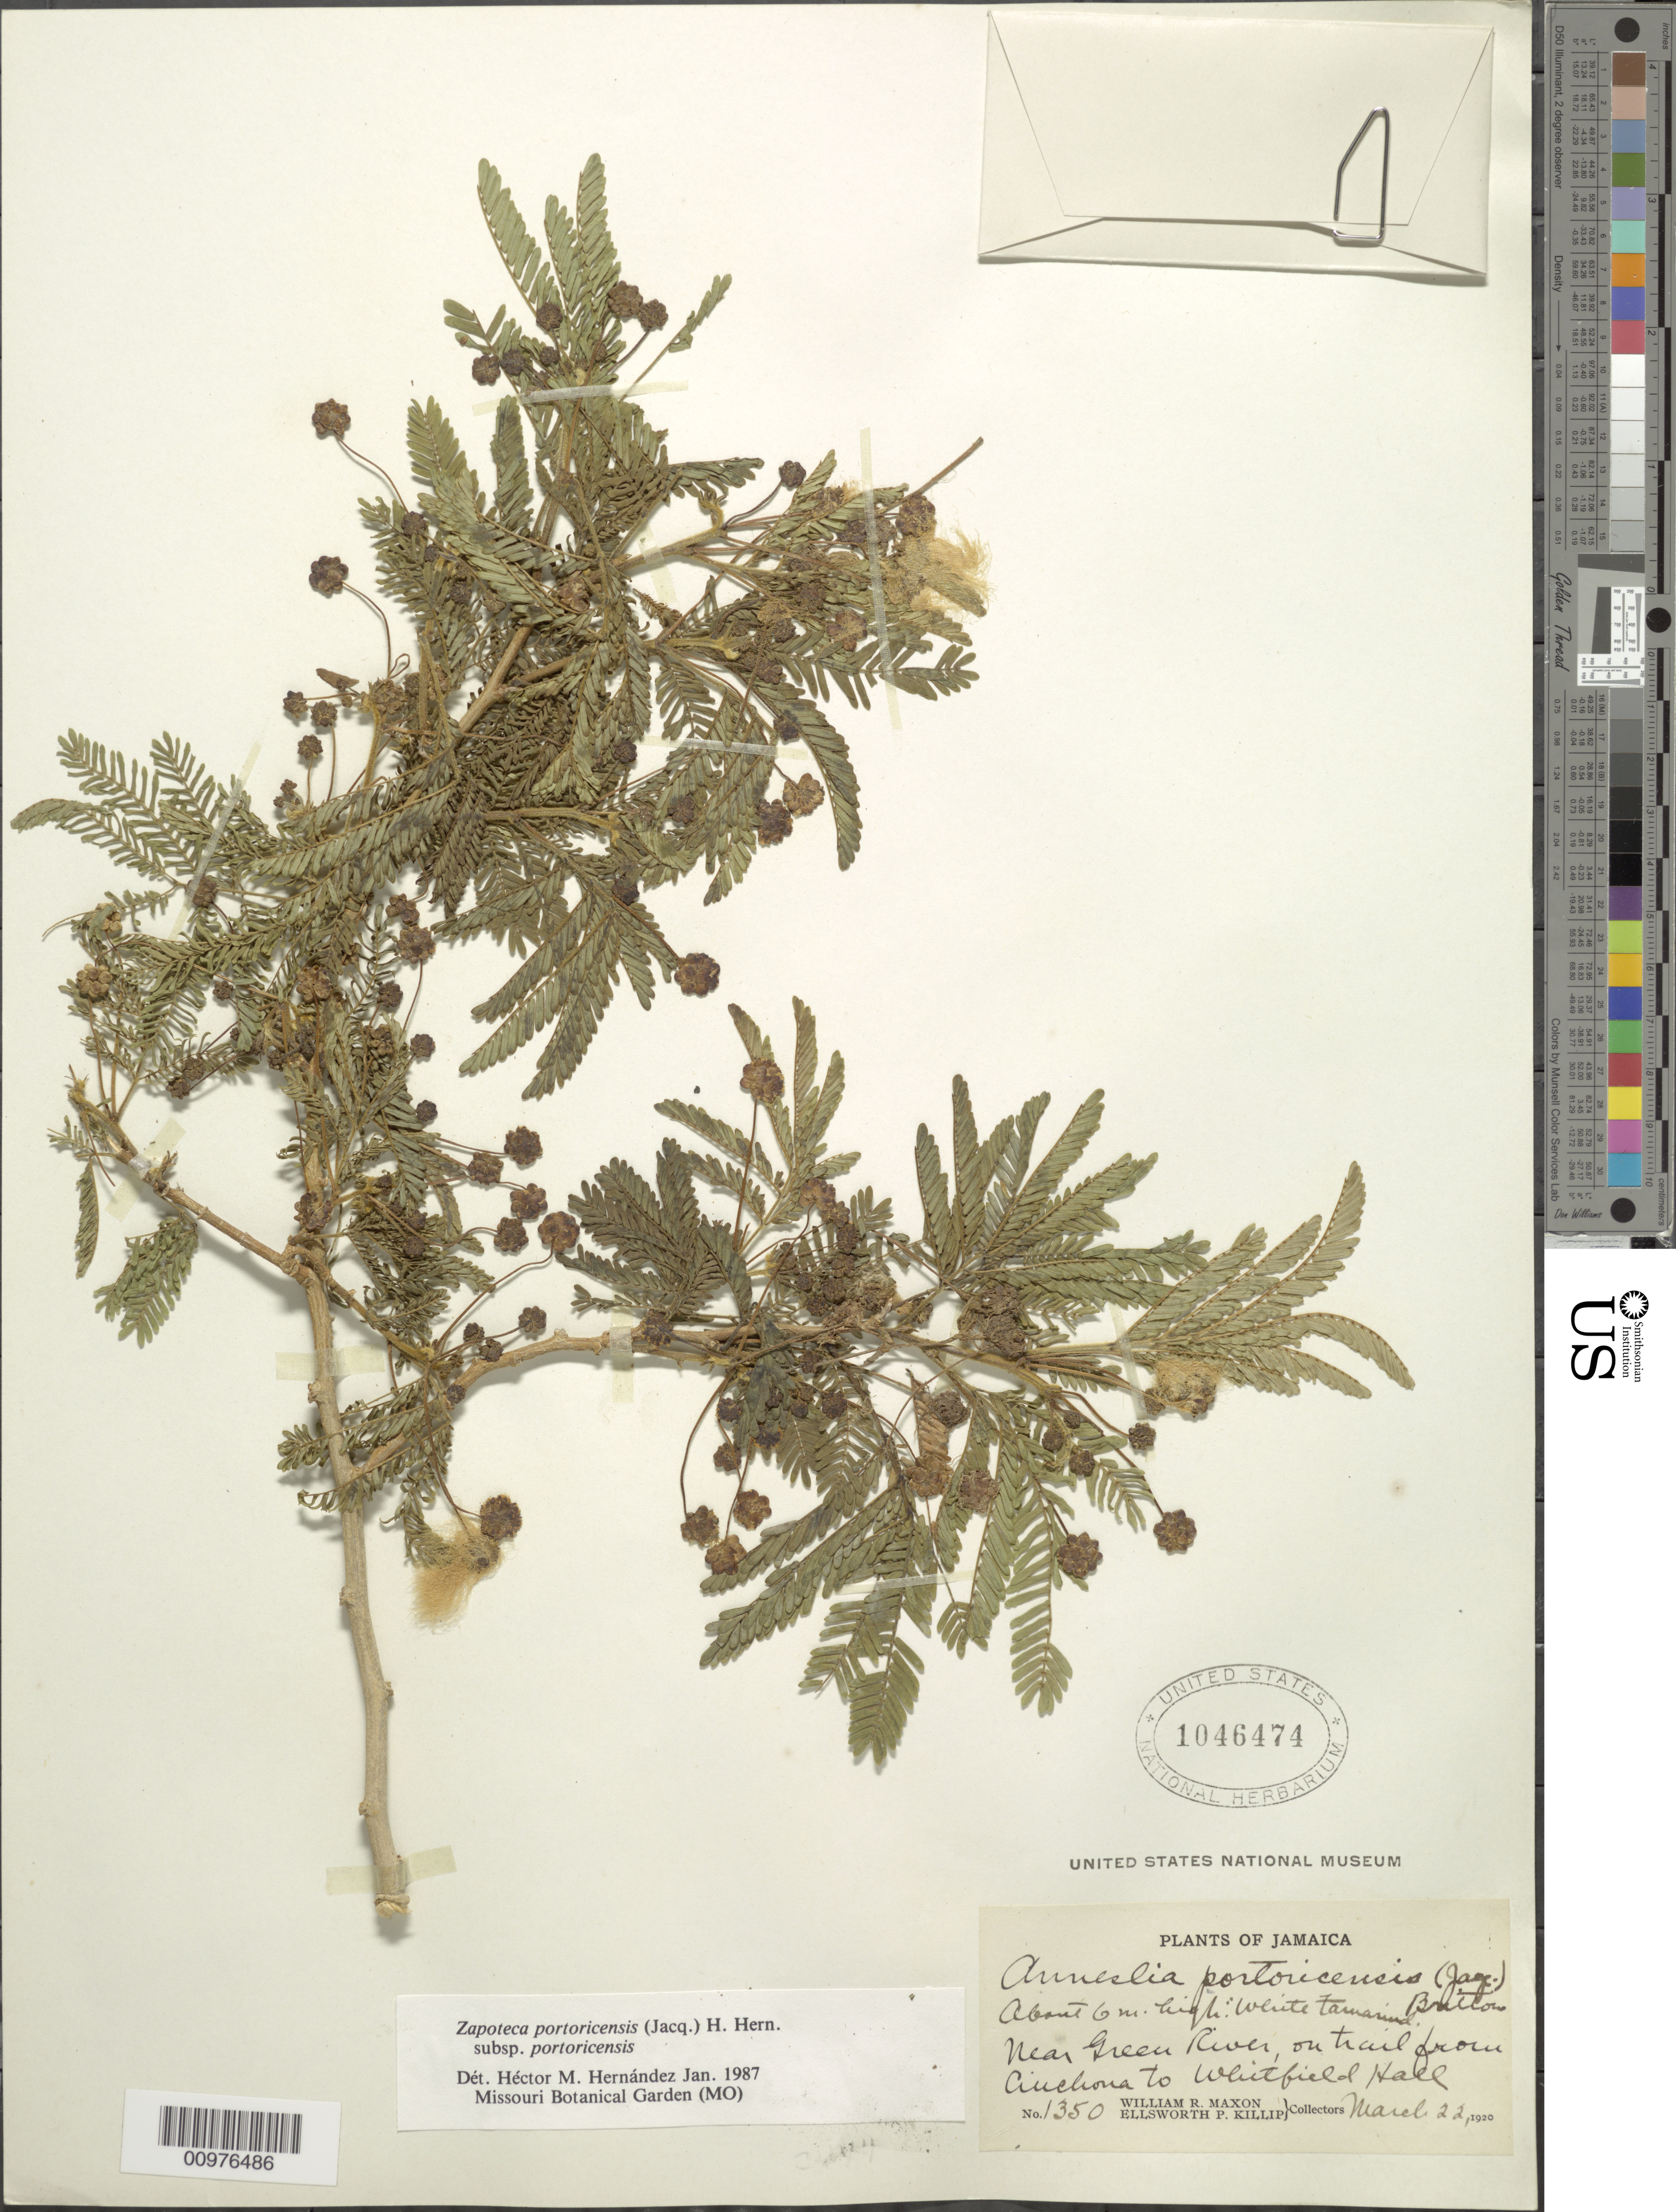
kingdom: Plantae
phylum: Tracheophyta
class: Magnoliopsida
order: Fabales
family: Fabaceae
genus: Zapoteca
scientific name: Zapoteca portoricensis subsp. portoricensis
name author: (Jacq.) H.M. Hern.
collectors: W. R. Maxon & E. P. Killip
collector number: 1350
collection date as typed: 22 Mar 1920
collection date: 1920-03-22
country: Jamaica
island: Jamaica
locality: Near Green River, on trail from Ciuchona to Whitfield Hall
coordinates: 0 N, 0 E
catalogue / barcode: US 1046474